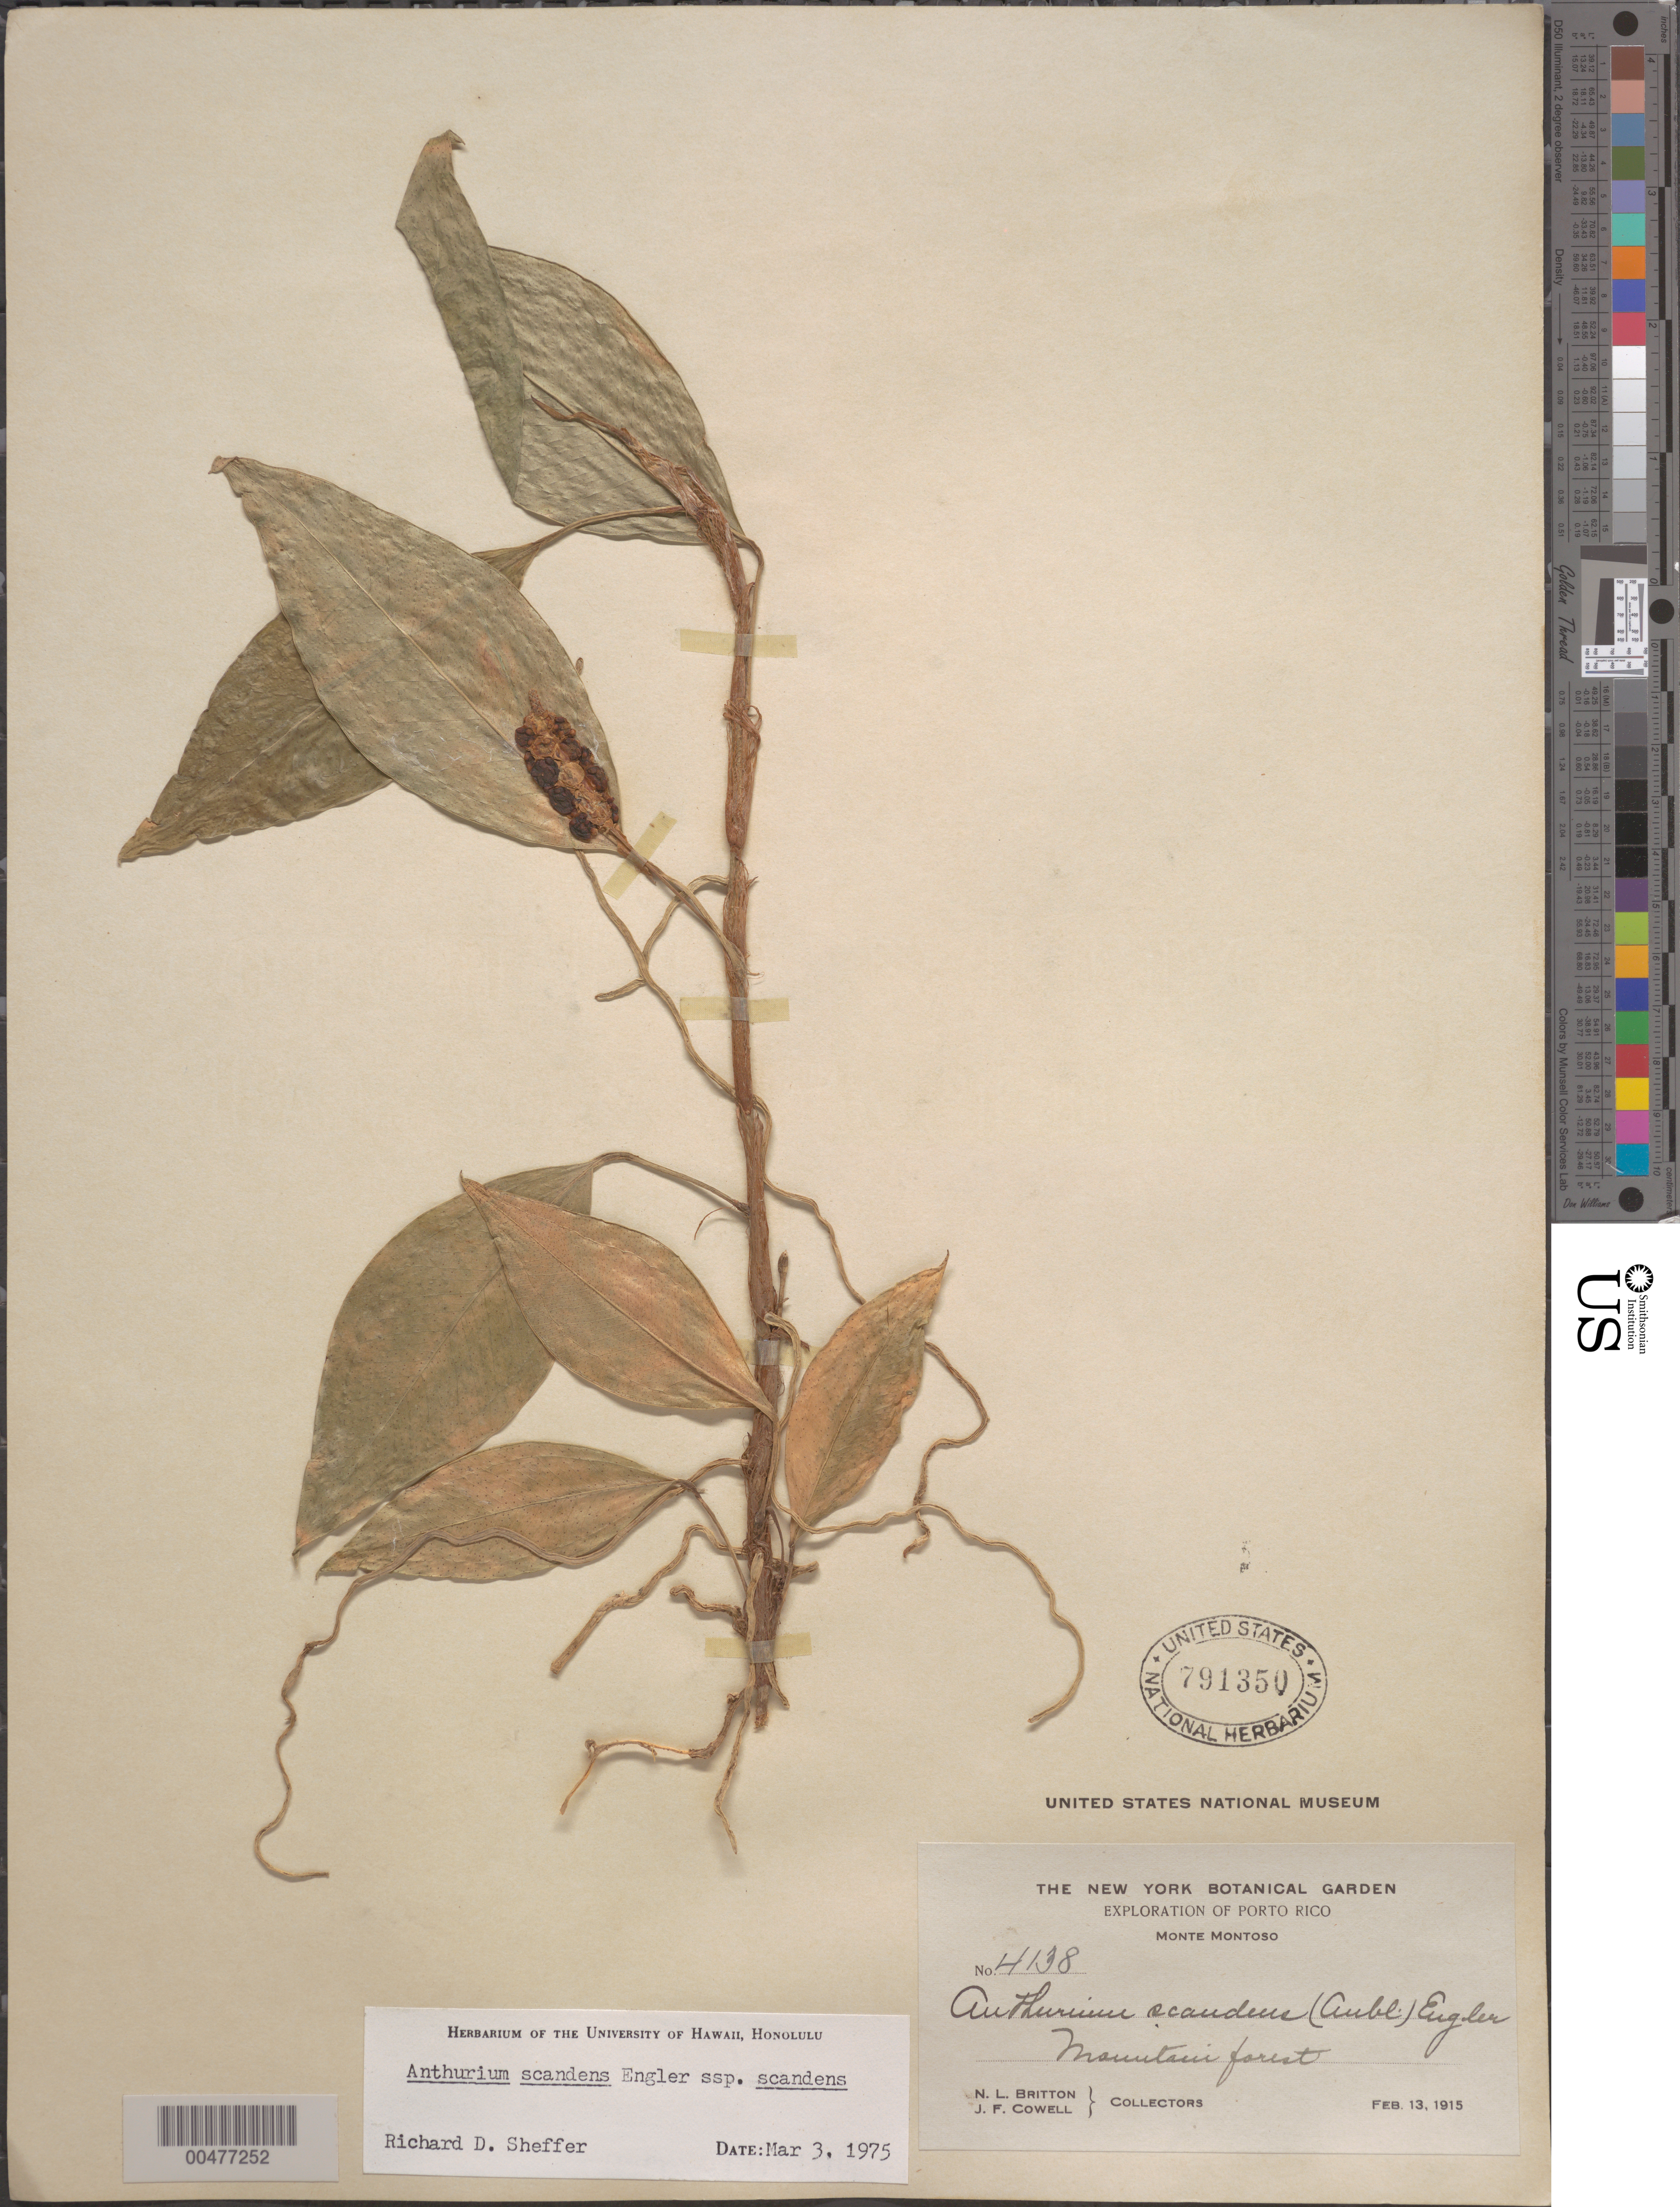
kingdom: Plantae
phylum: Tracheophyta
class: Liliopsida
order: Alismatales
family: Araceae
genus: Anthurium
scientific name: Anthurium scandens subsp. scandens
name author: (Aubl.) Engl.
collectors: N. Britton & J. F. Cowell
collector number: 4138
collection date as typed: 13 Feb 1915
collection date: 1915-02-13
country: Puerto Rico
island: Greater Antilles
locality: Monte Montoso. Mountain forest.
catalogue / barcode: US 791350